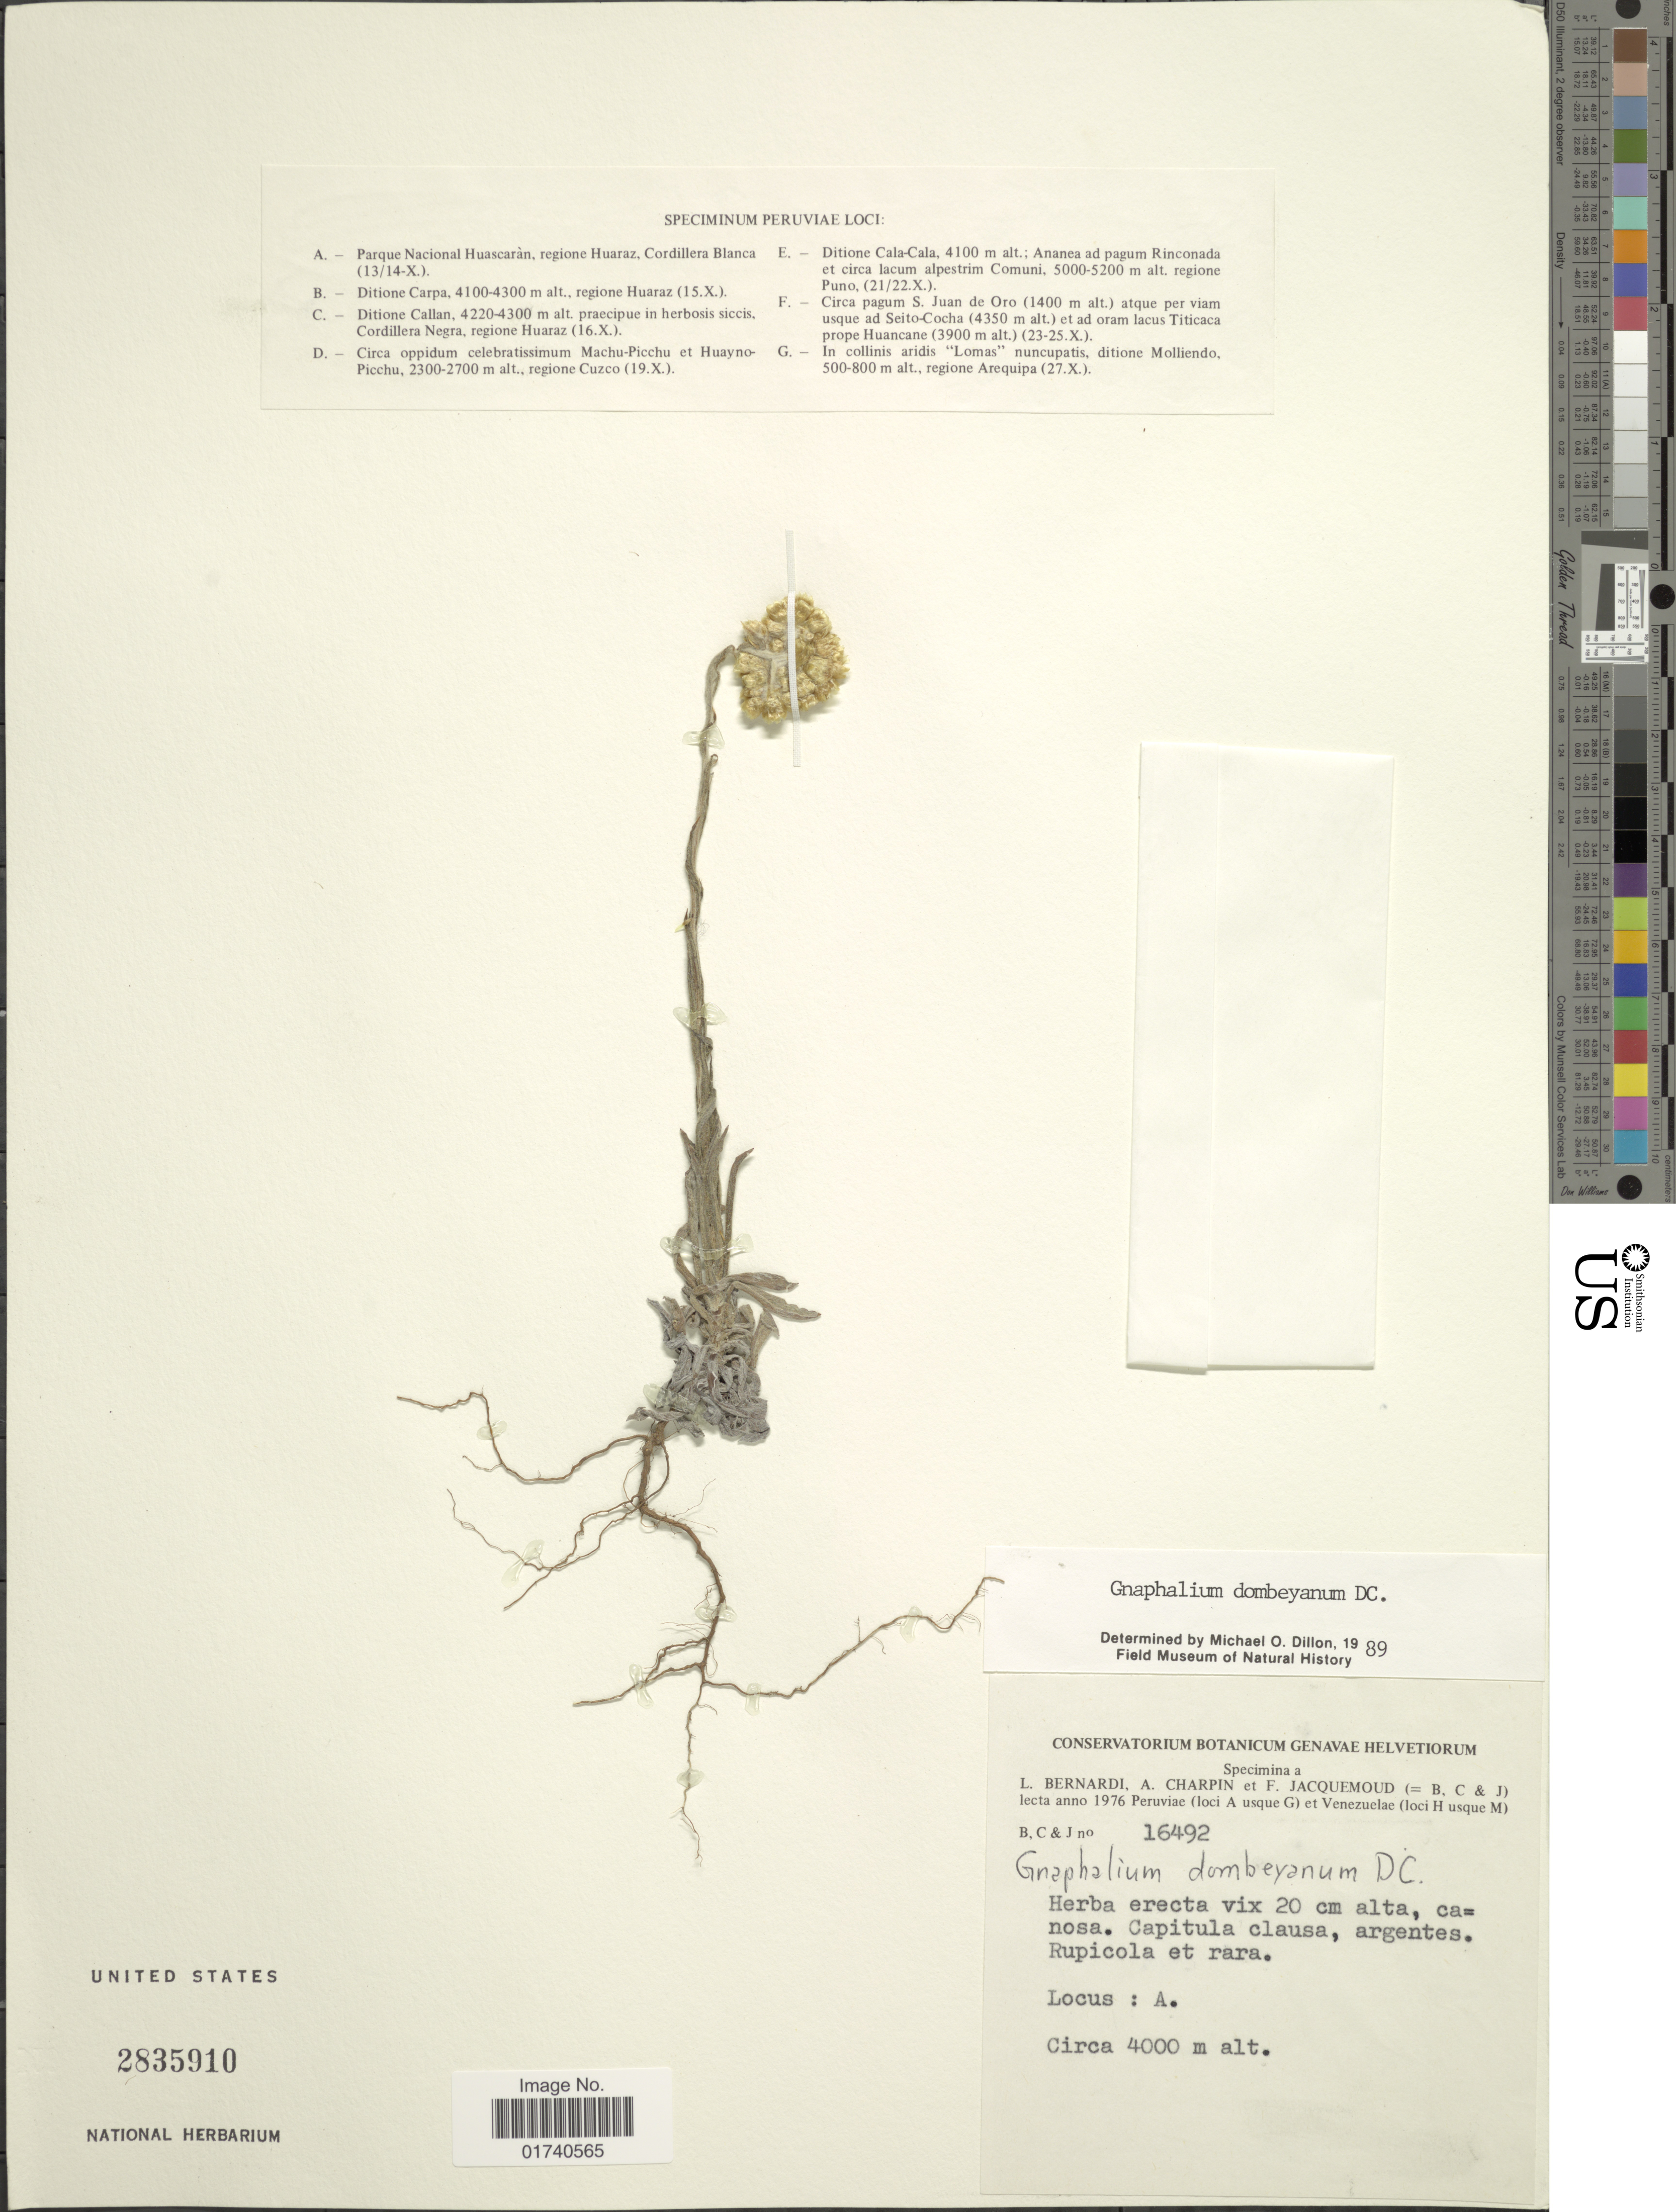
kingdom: Plantae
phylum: Tracheophyta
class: Magnoliopsida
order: Asterales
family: Asteraceae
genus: Pseudognaphalium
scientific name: Pseudognaphalium dombeyanum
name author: (DC.) Anderb.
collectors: L. Bernardi, A. Charpin & F. Jacquemoud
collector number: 16492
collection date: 1976-10-13/1976-10-14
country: Peru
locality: Parque Nacioal Huascaran, regione Huaraz, Cordillera Blanca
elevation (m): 4000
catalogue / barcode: US 2835910